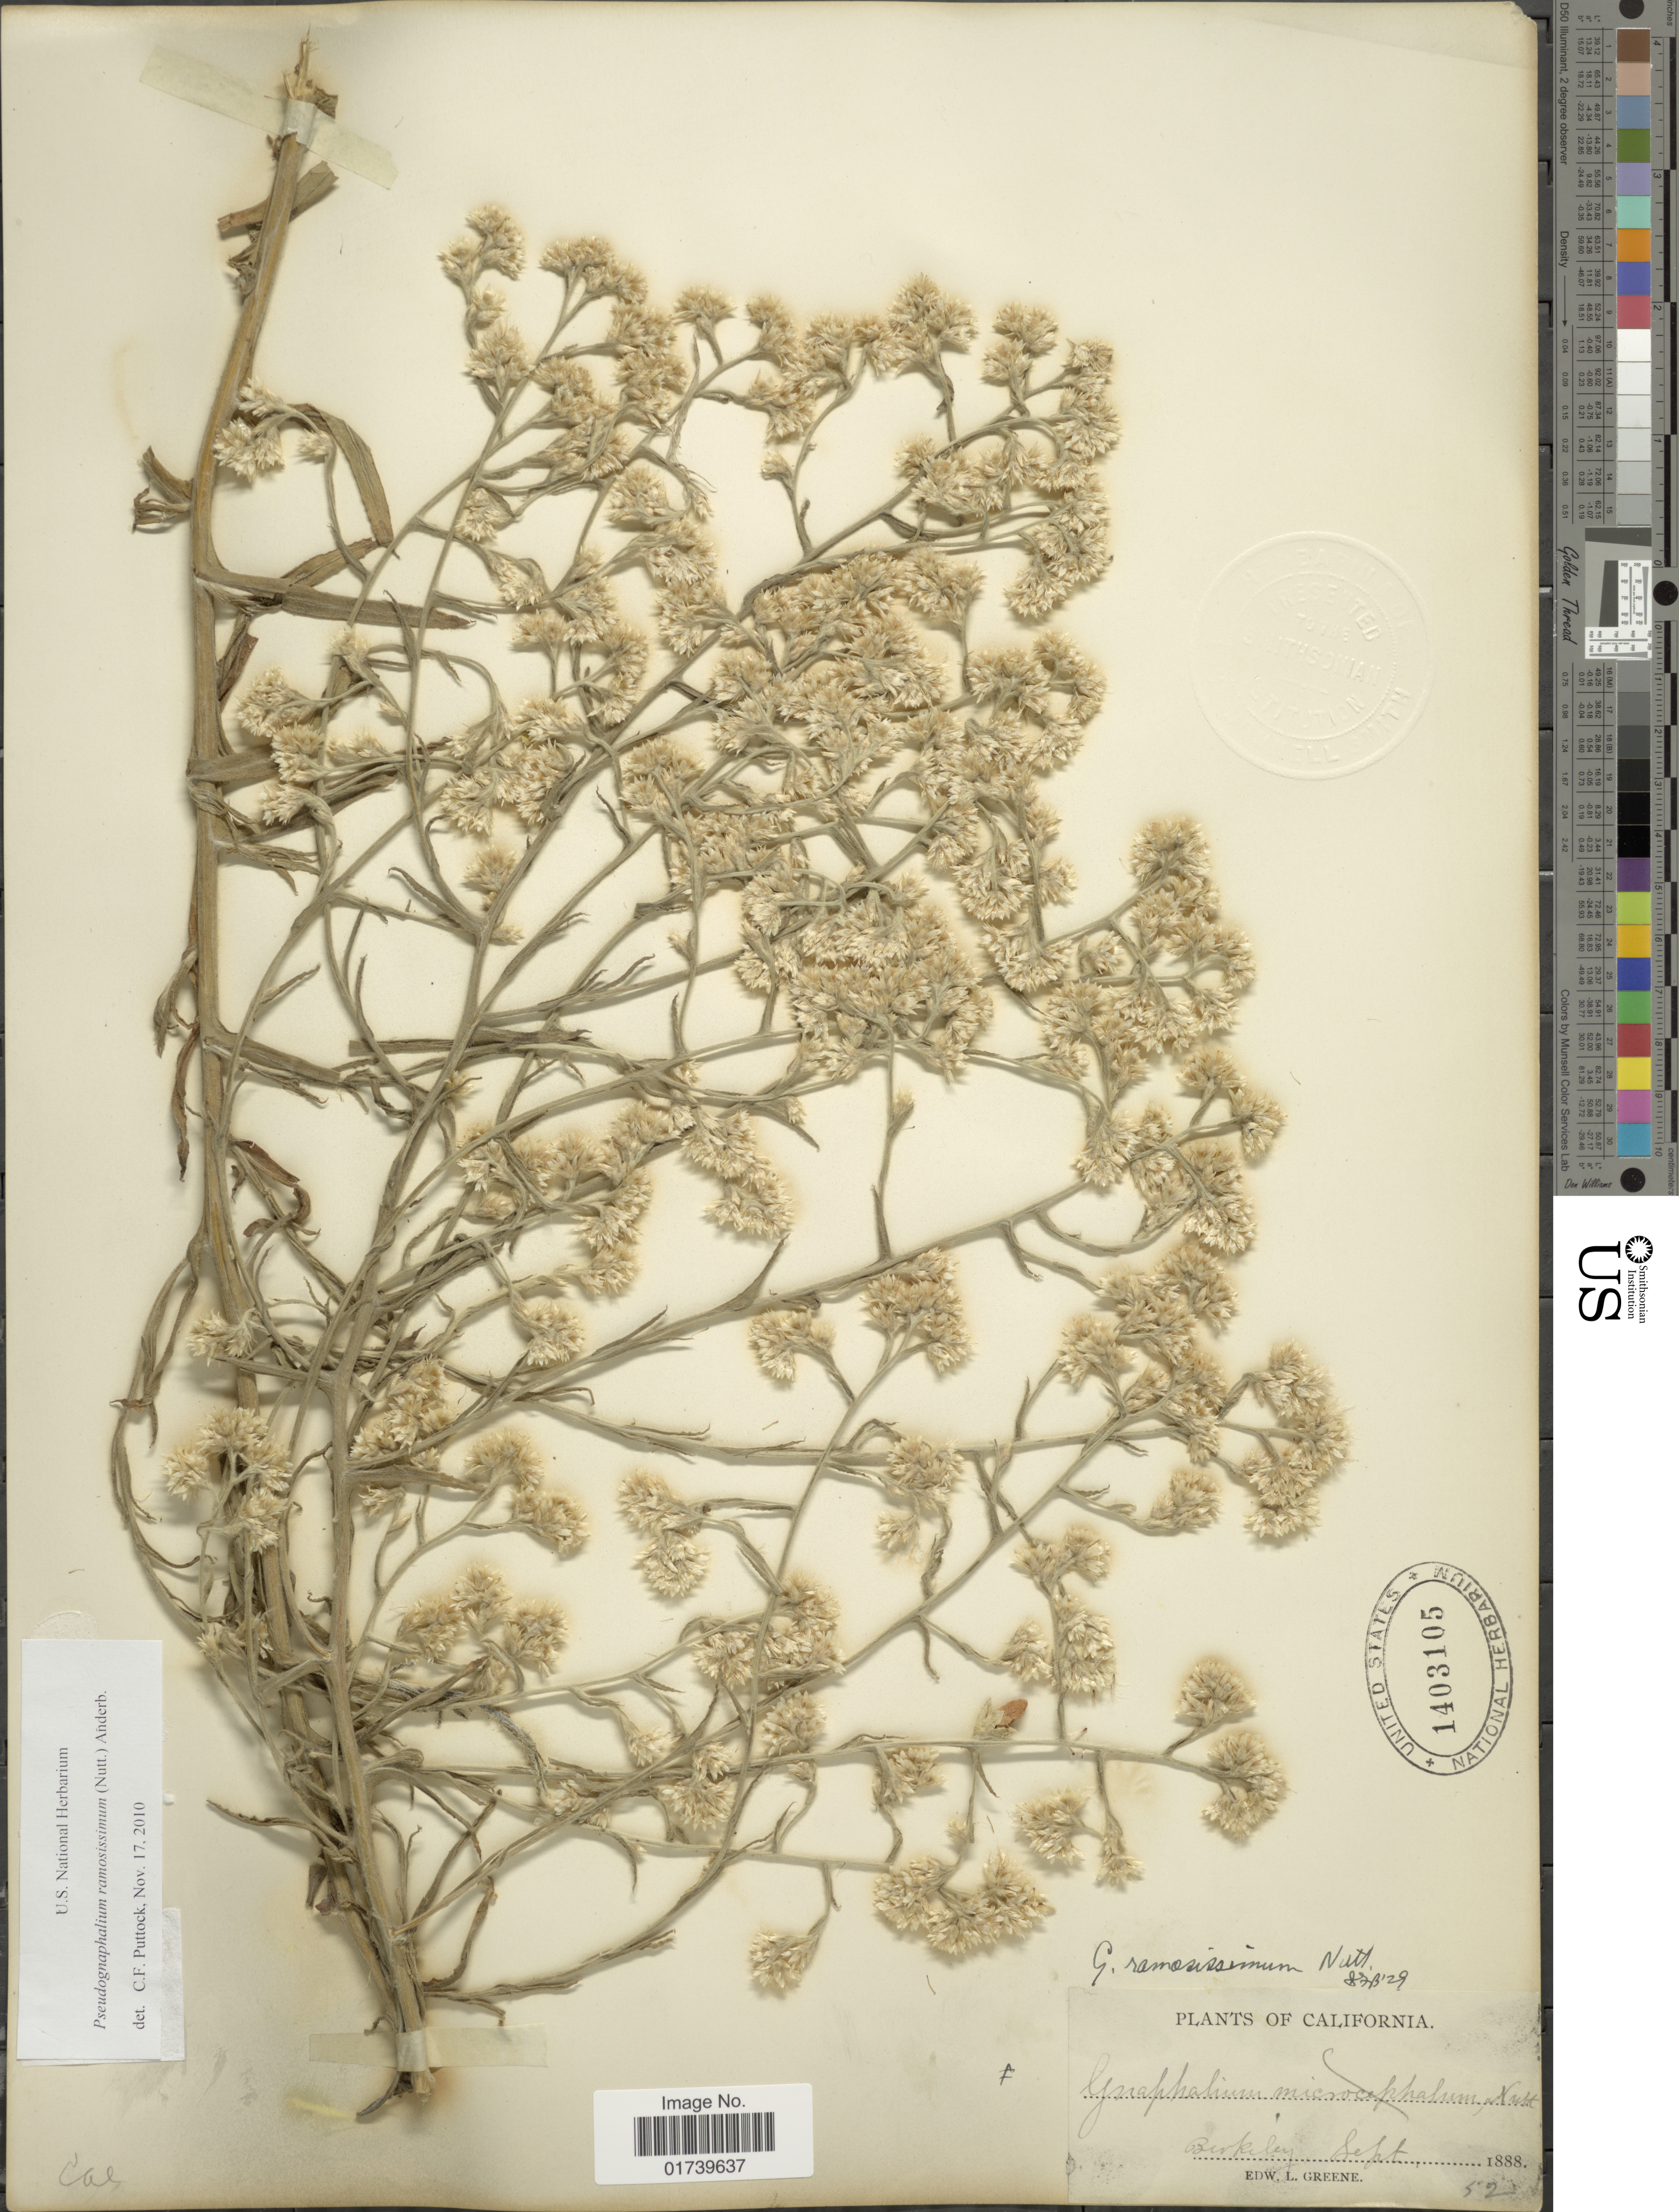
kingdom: Plantae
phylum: Tracheophyta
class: Magnoliopsida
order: Asterales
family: Asteraceae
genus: Pseudognaphalium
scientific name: Pseudognaphalium ramosissimum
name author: (Nutt.) Anderb.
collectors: E. L. Greene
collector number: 52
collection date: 1888-09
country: United States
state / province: California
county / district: Alameda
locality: Berkeley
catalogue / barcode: US 1403105